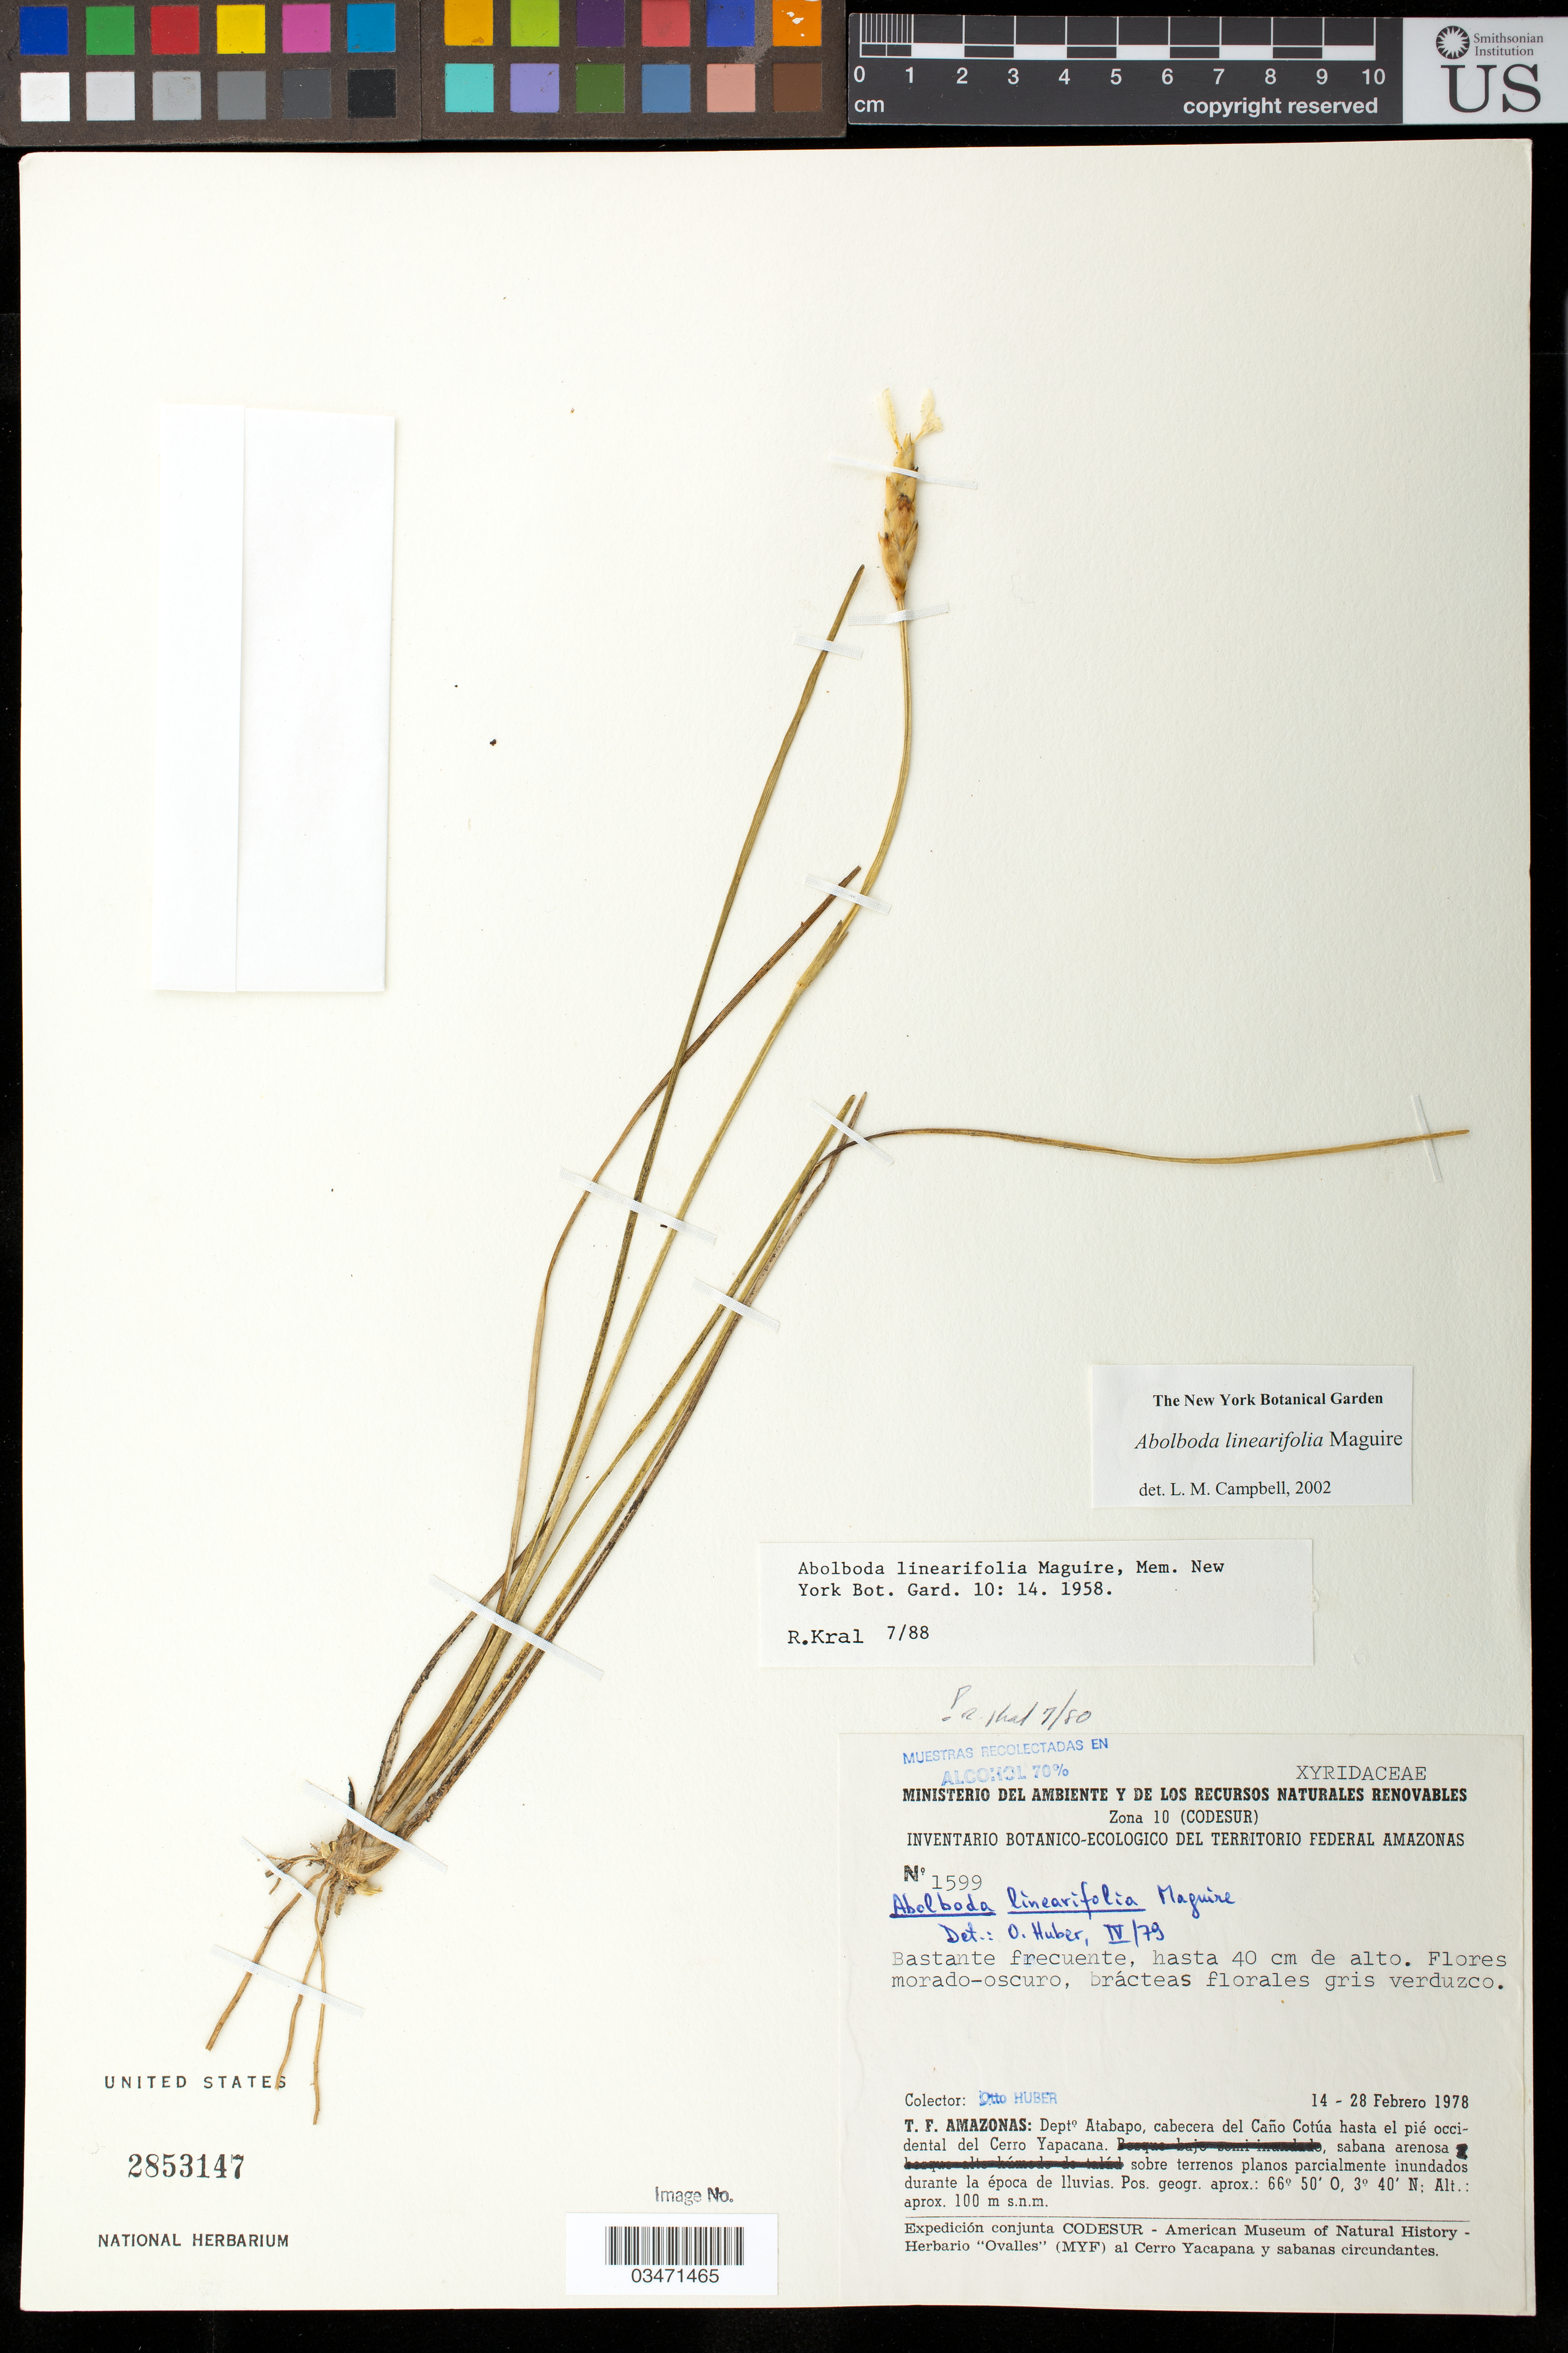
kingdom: Plantae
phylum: Tracheophyta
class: Liliopsida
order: Poales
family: Xyridaceae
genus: Abolboda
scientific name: Abolboda linearifolia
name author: Maguire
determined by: Campbell, L. M.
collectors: O. Huber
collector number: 1599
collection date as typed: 14-Feb-78 to 28-Feb-78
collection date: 1978-02-14/1978-02-28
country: Venezuela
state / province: Amazonas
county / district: Atabapo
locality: Caño Cotúa hasta el pié occidental del Cerro Yapacána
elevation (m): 100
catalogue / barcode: US 2853147